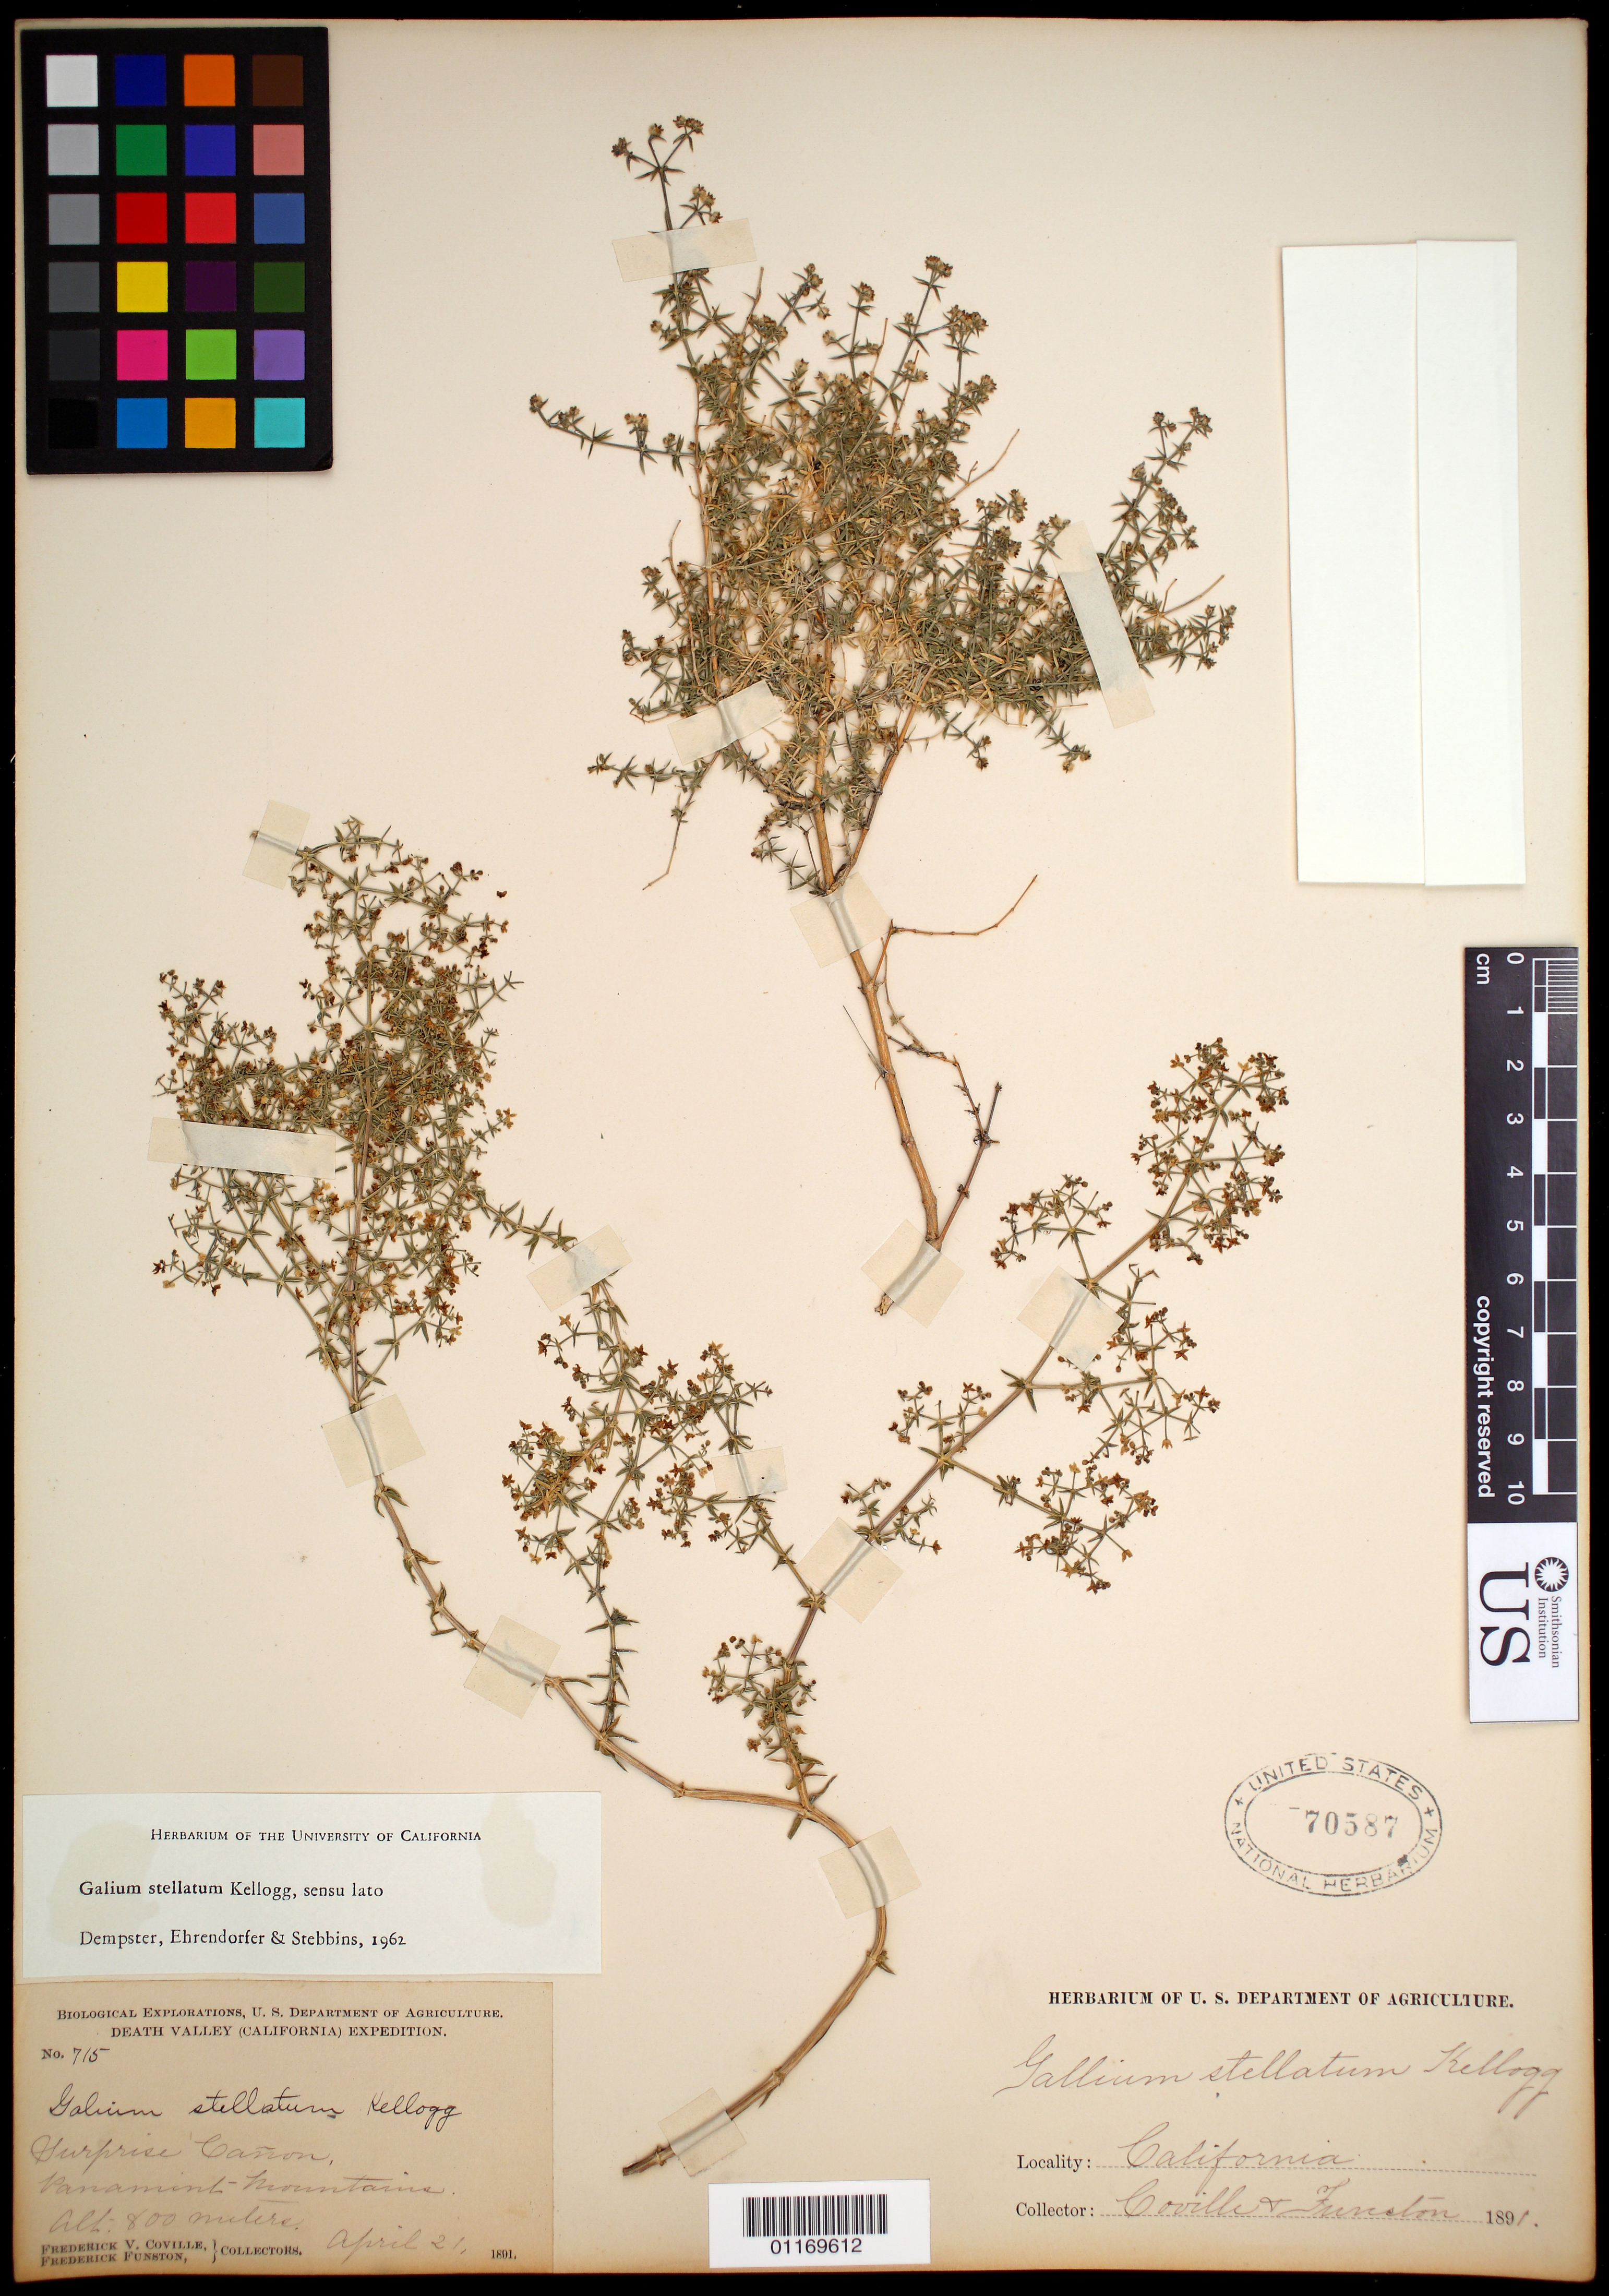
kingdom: Plantae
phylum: Tracheophyta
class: Magnoliopsida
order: Gentianales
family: Rubiaceae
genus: Galium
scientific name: Galium stellatum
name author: Kellogg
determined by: Dempster, L. T.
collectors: F. V. Coville & F. Funston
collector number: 715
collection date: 1891-04-21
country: United States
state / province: California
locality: Surprise Canyon, Panamint Mountains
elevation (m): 800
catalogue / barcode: US 70587